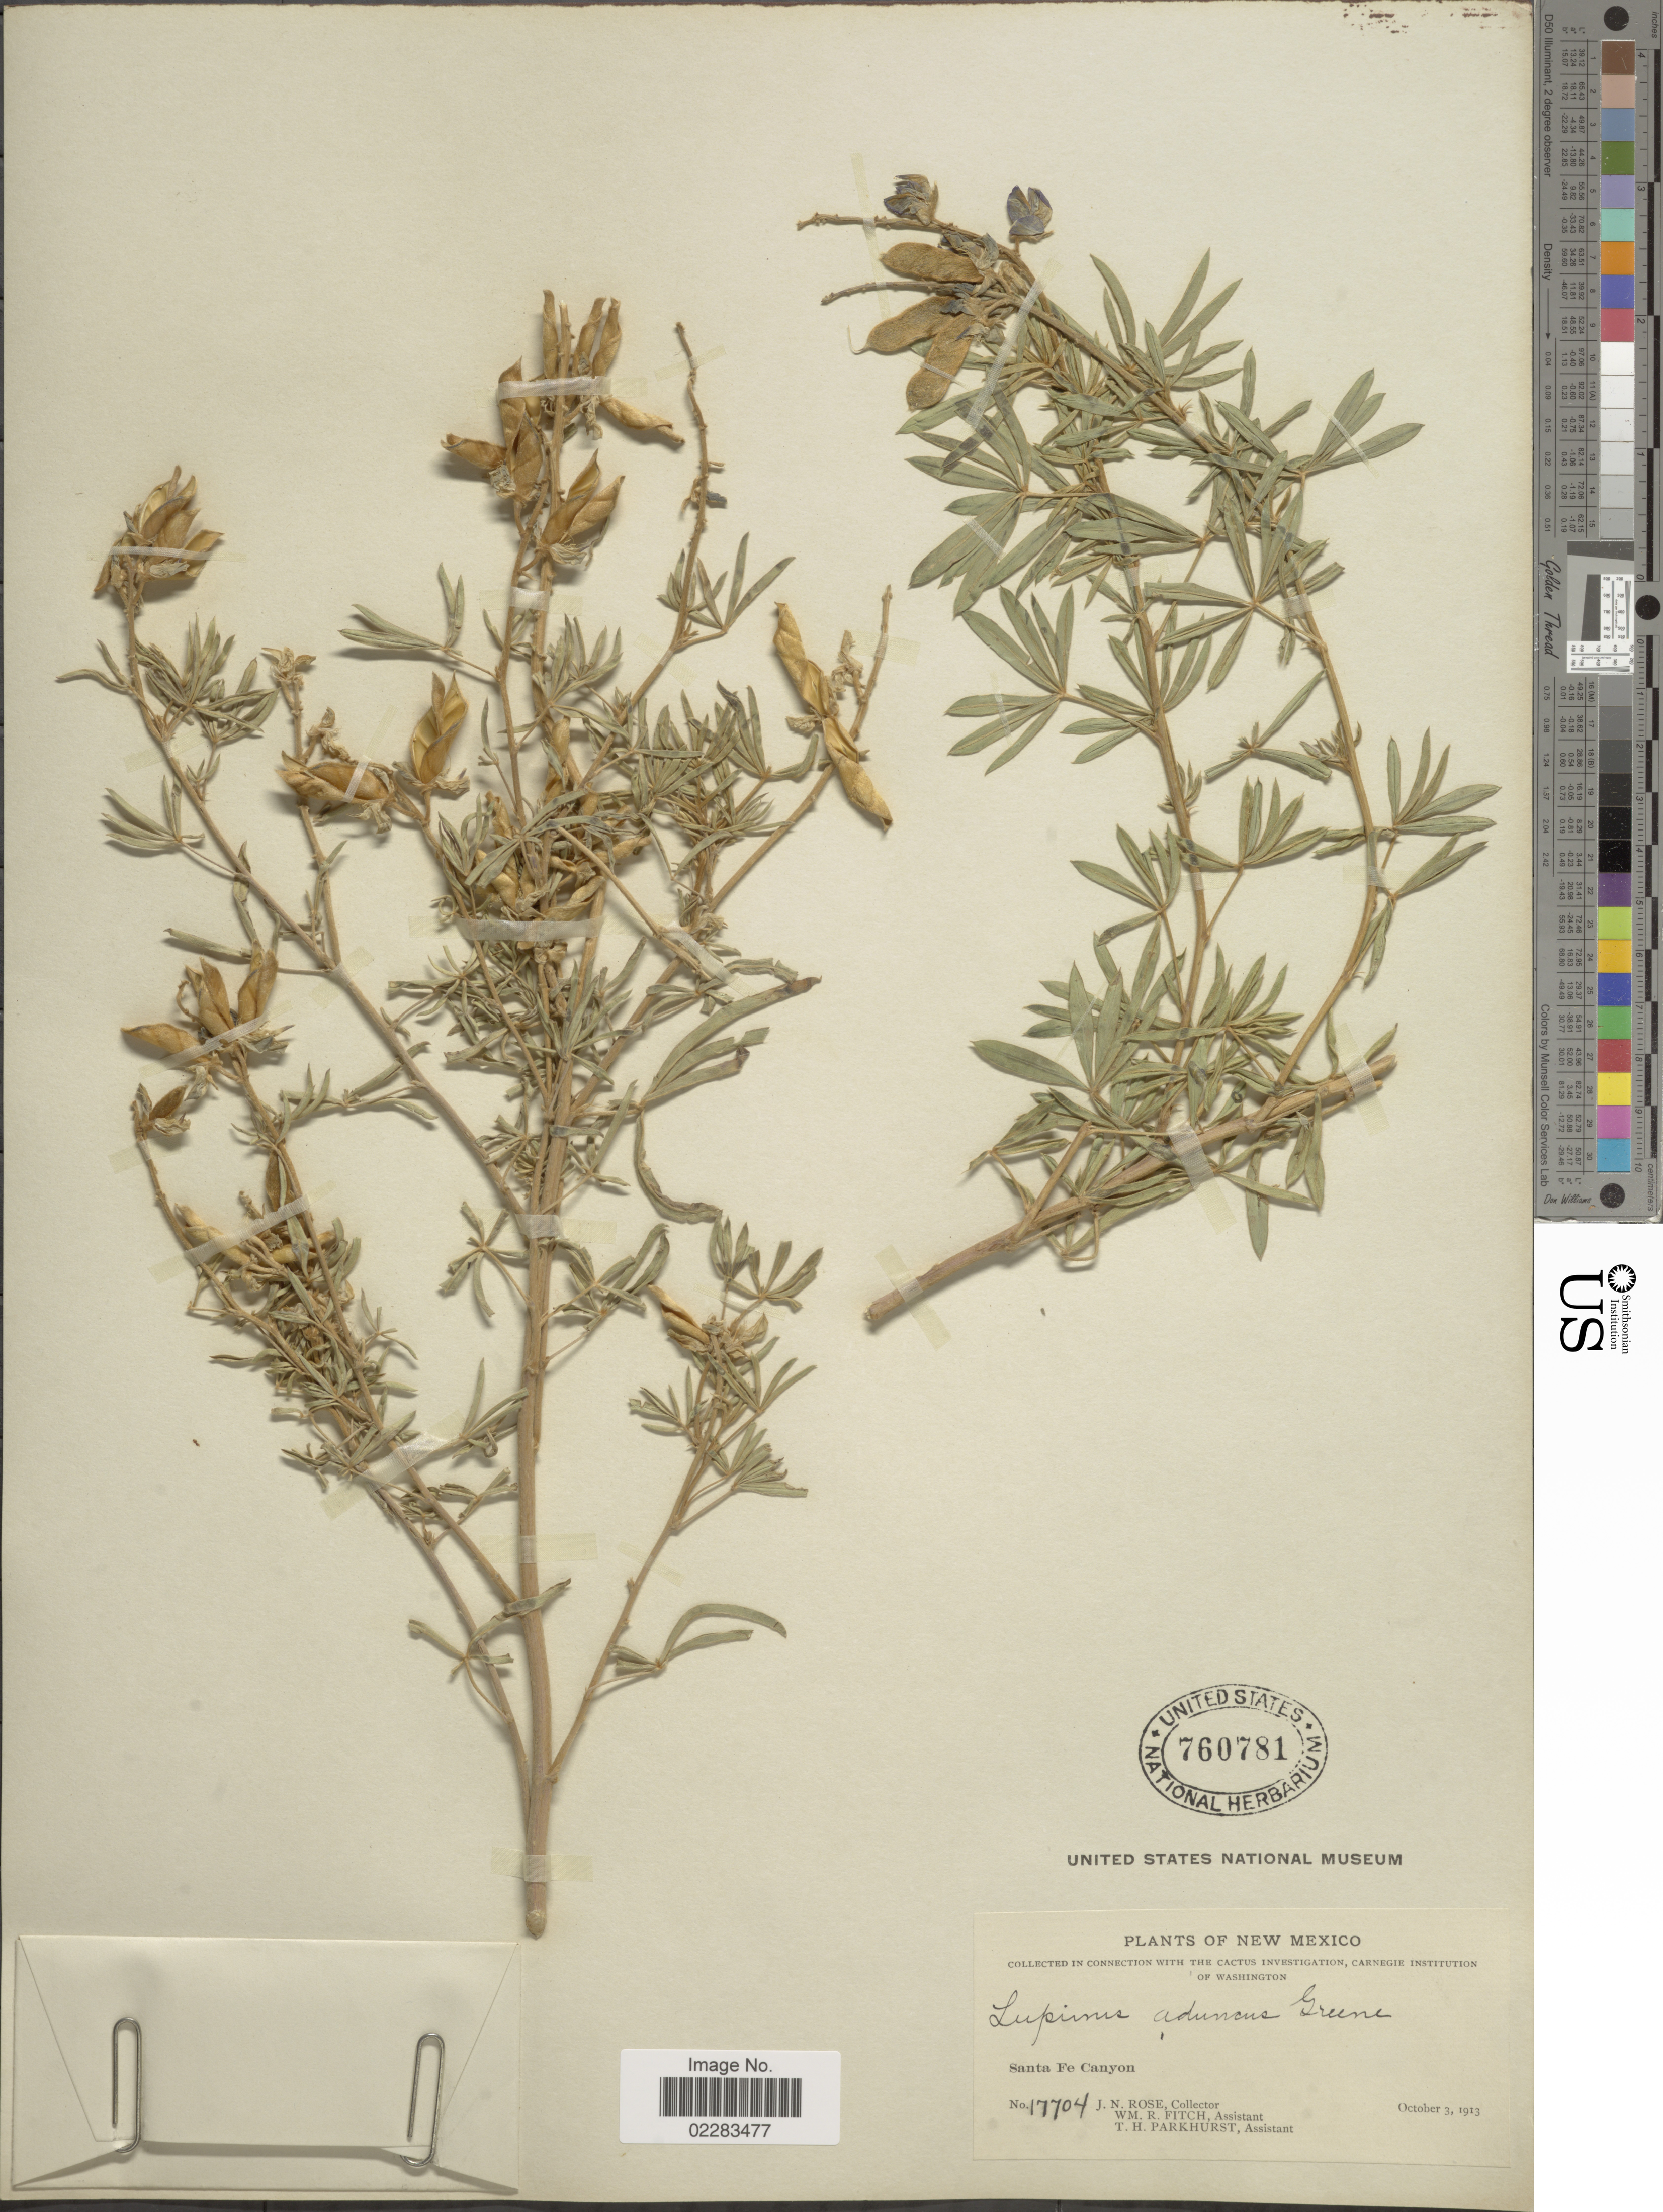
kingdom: Plantae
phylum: Tracheophyta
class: Magnoliopsida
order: Fabales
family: Fabaceae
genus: Lupinus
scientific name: Lupinus aduncus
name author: Greene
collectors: J. N. Rose, W. R. Fitch & T. Parkhurst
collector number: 17704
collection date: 1913-10-03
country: United States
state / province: New Mexico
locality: Santa Fe Canyon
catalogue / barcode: US 760781